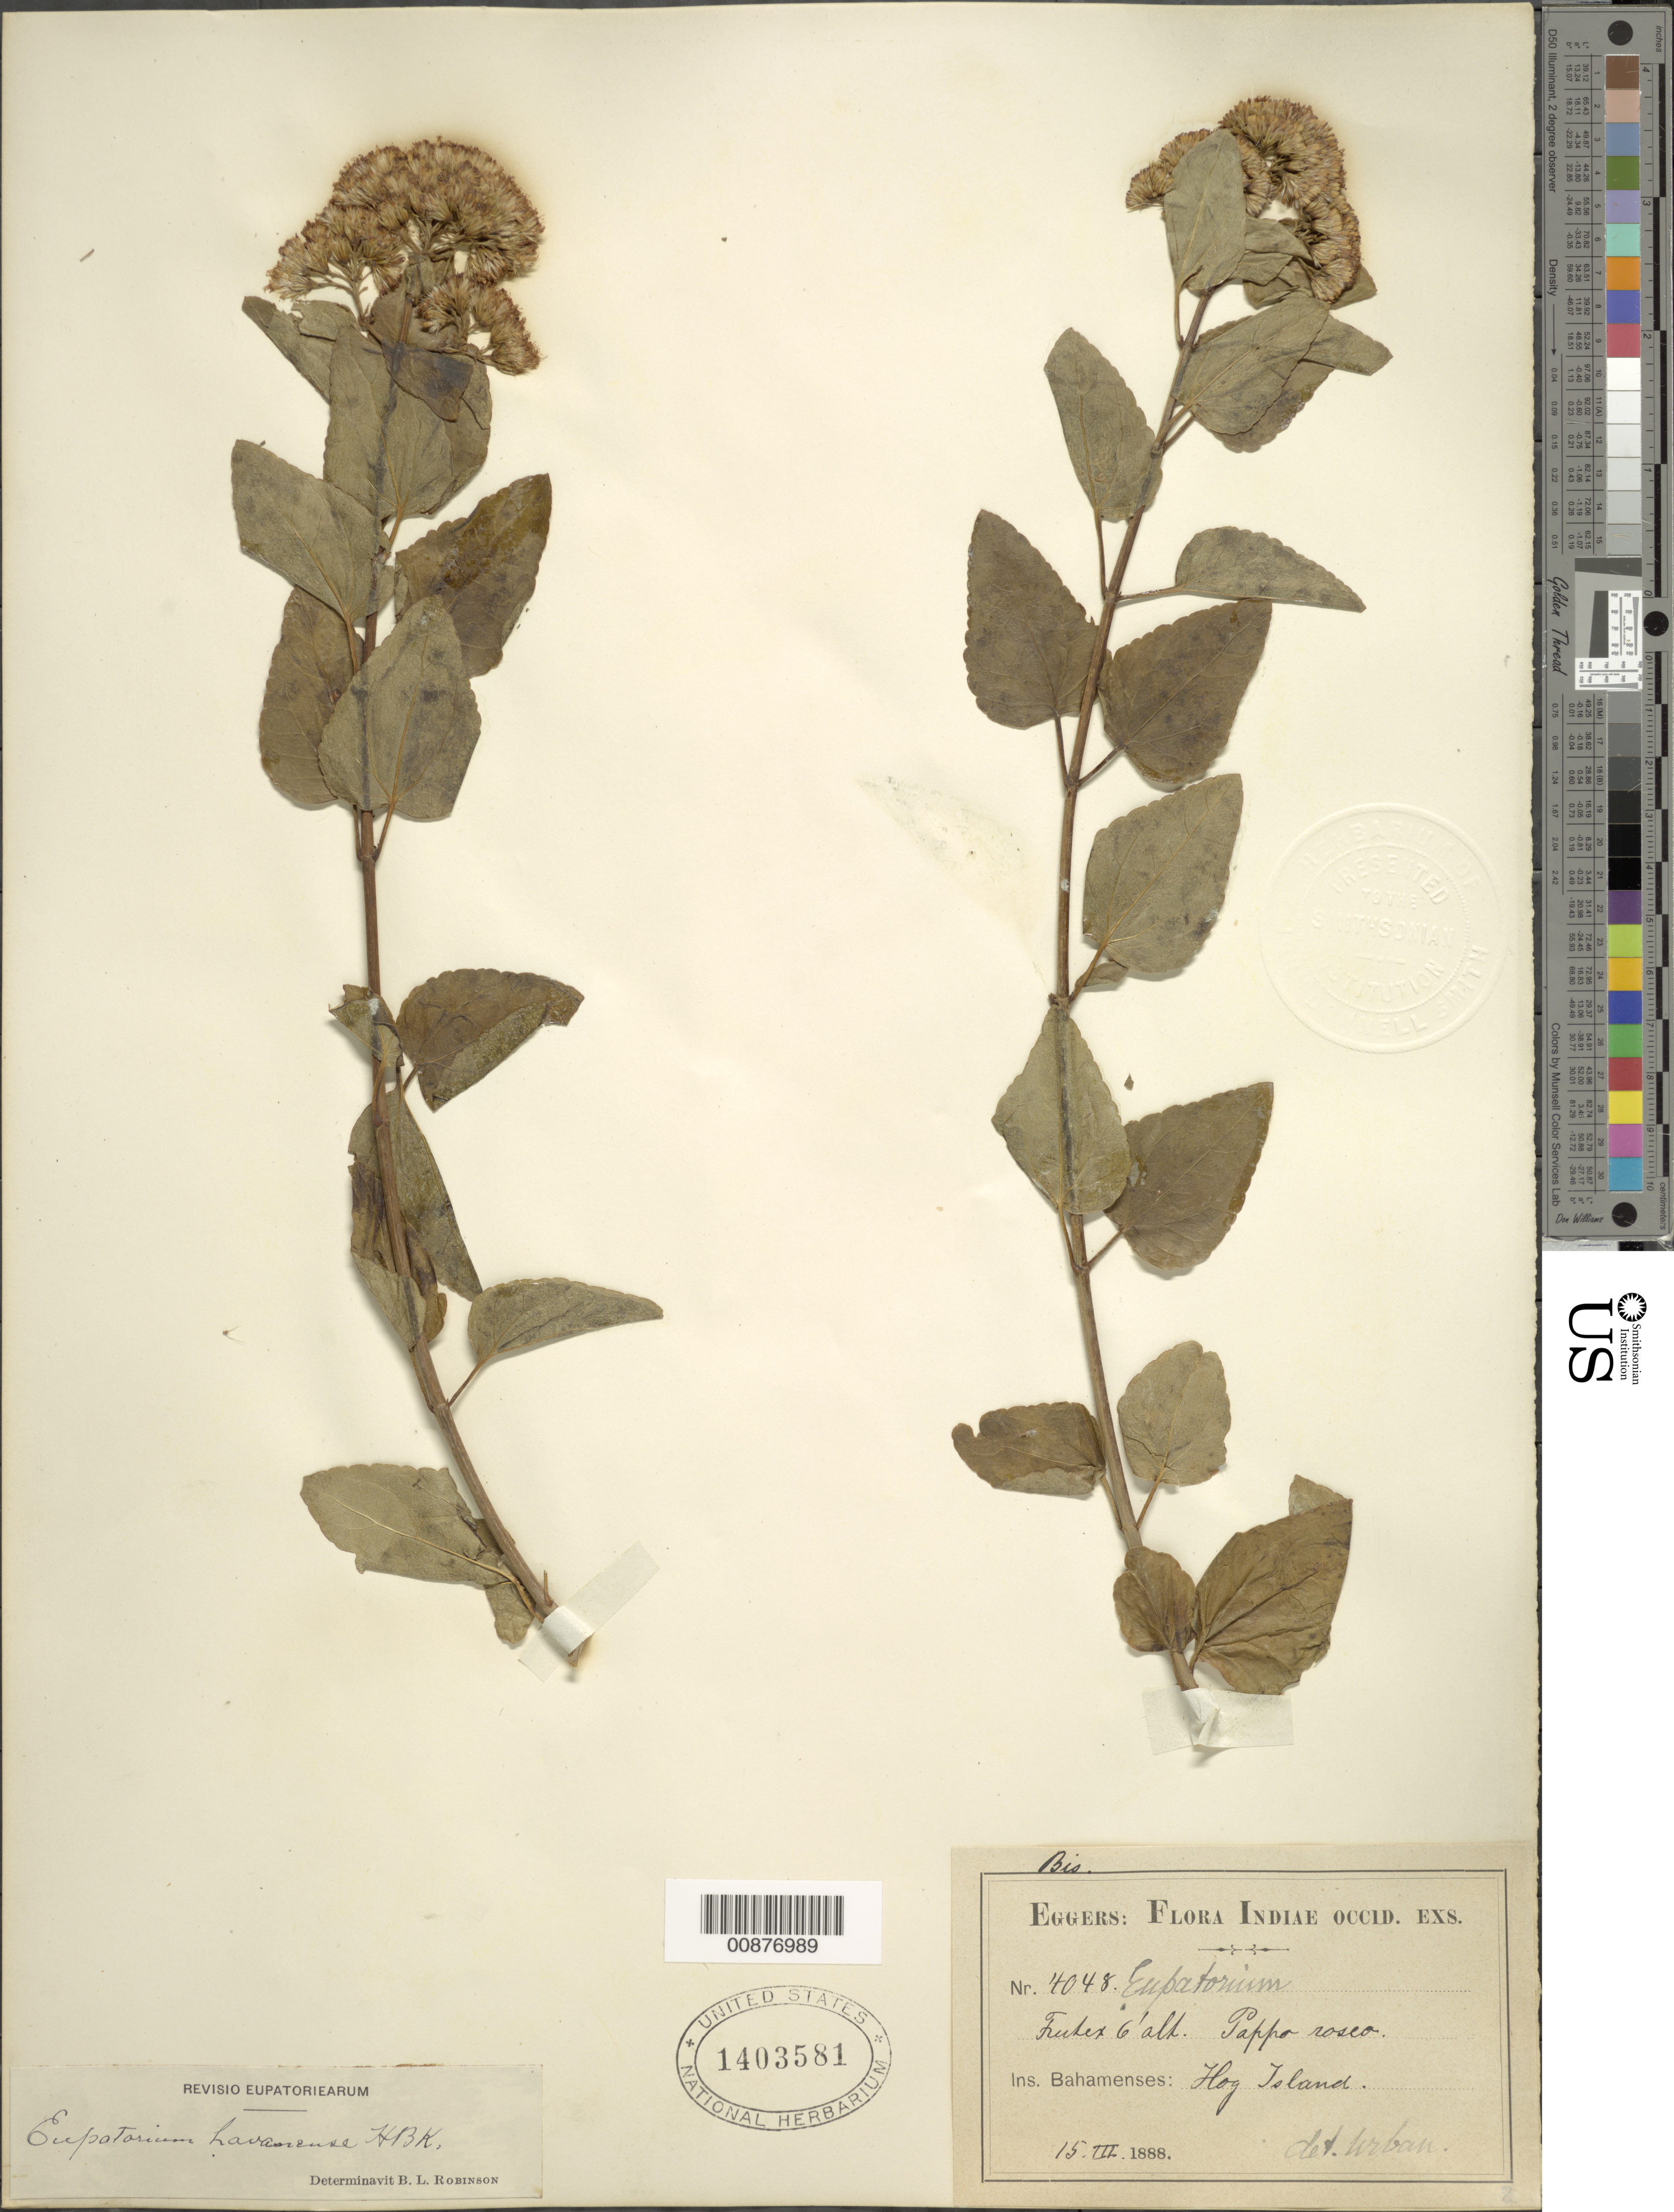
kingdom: Plantae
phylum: Tracheophyta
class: Magnoliopsida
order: Asterales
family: Asteraceae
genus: Ageratina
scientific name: Ageratina havanensis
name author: (Kunth) R.M. King & H. Rob.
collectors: H. F. A. von Eggers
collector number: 4048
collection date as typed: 15 Mar 1888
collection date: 1888-03-15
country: Bahamas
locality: Hog Island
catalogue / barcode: US 1403581